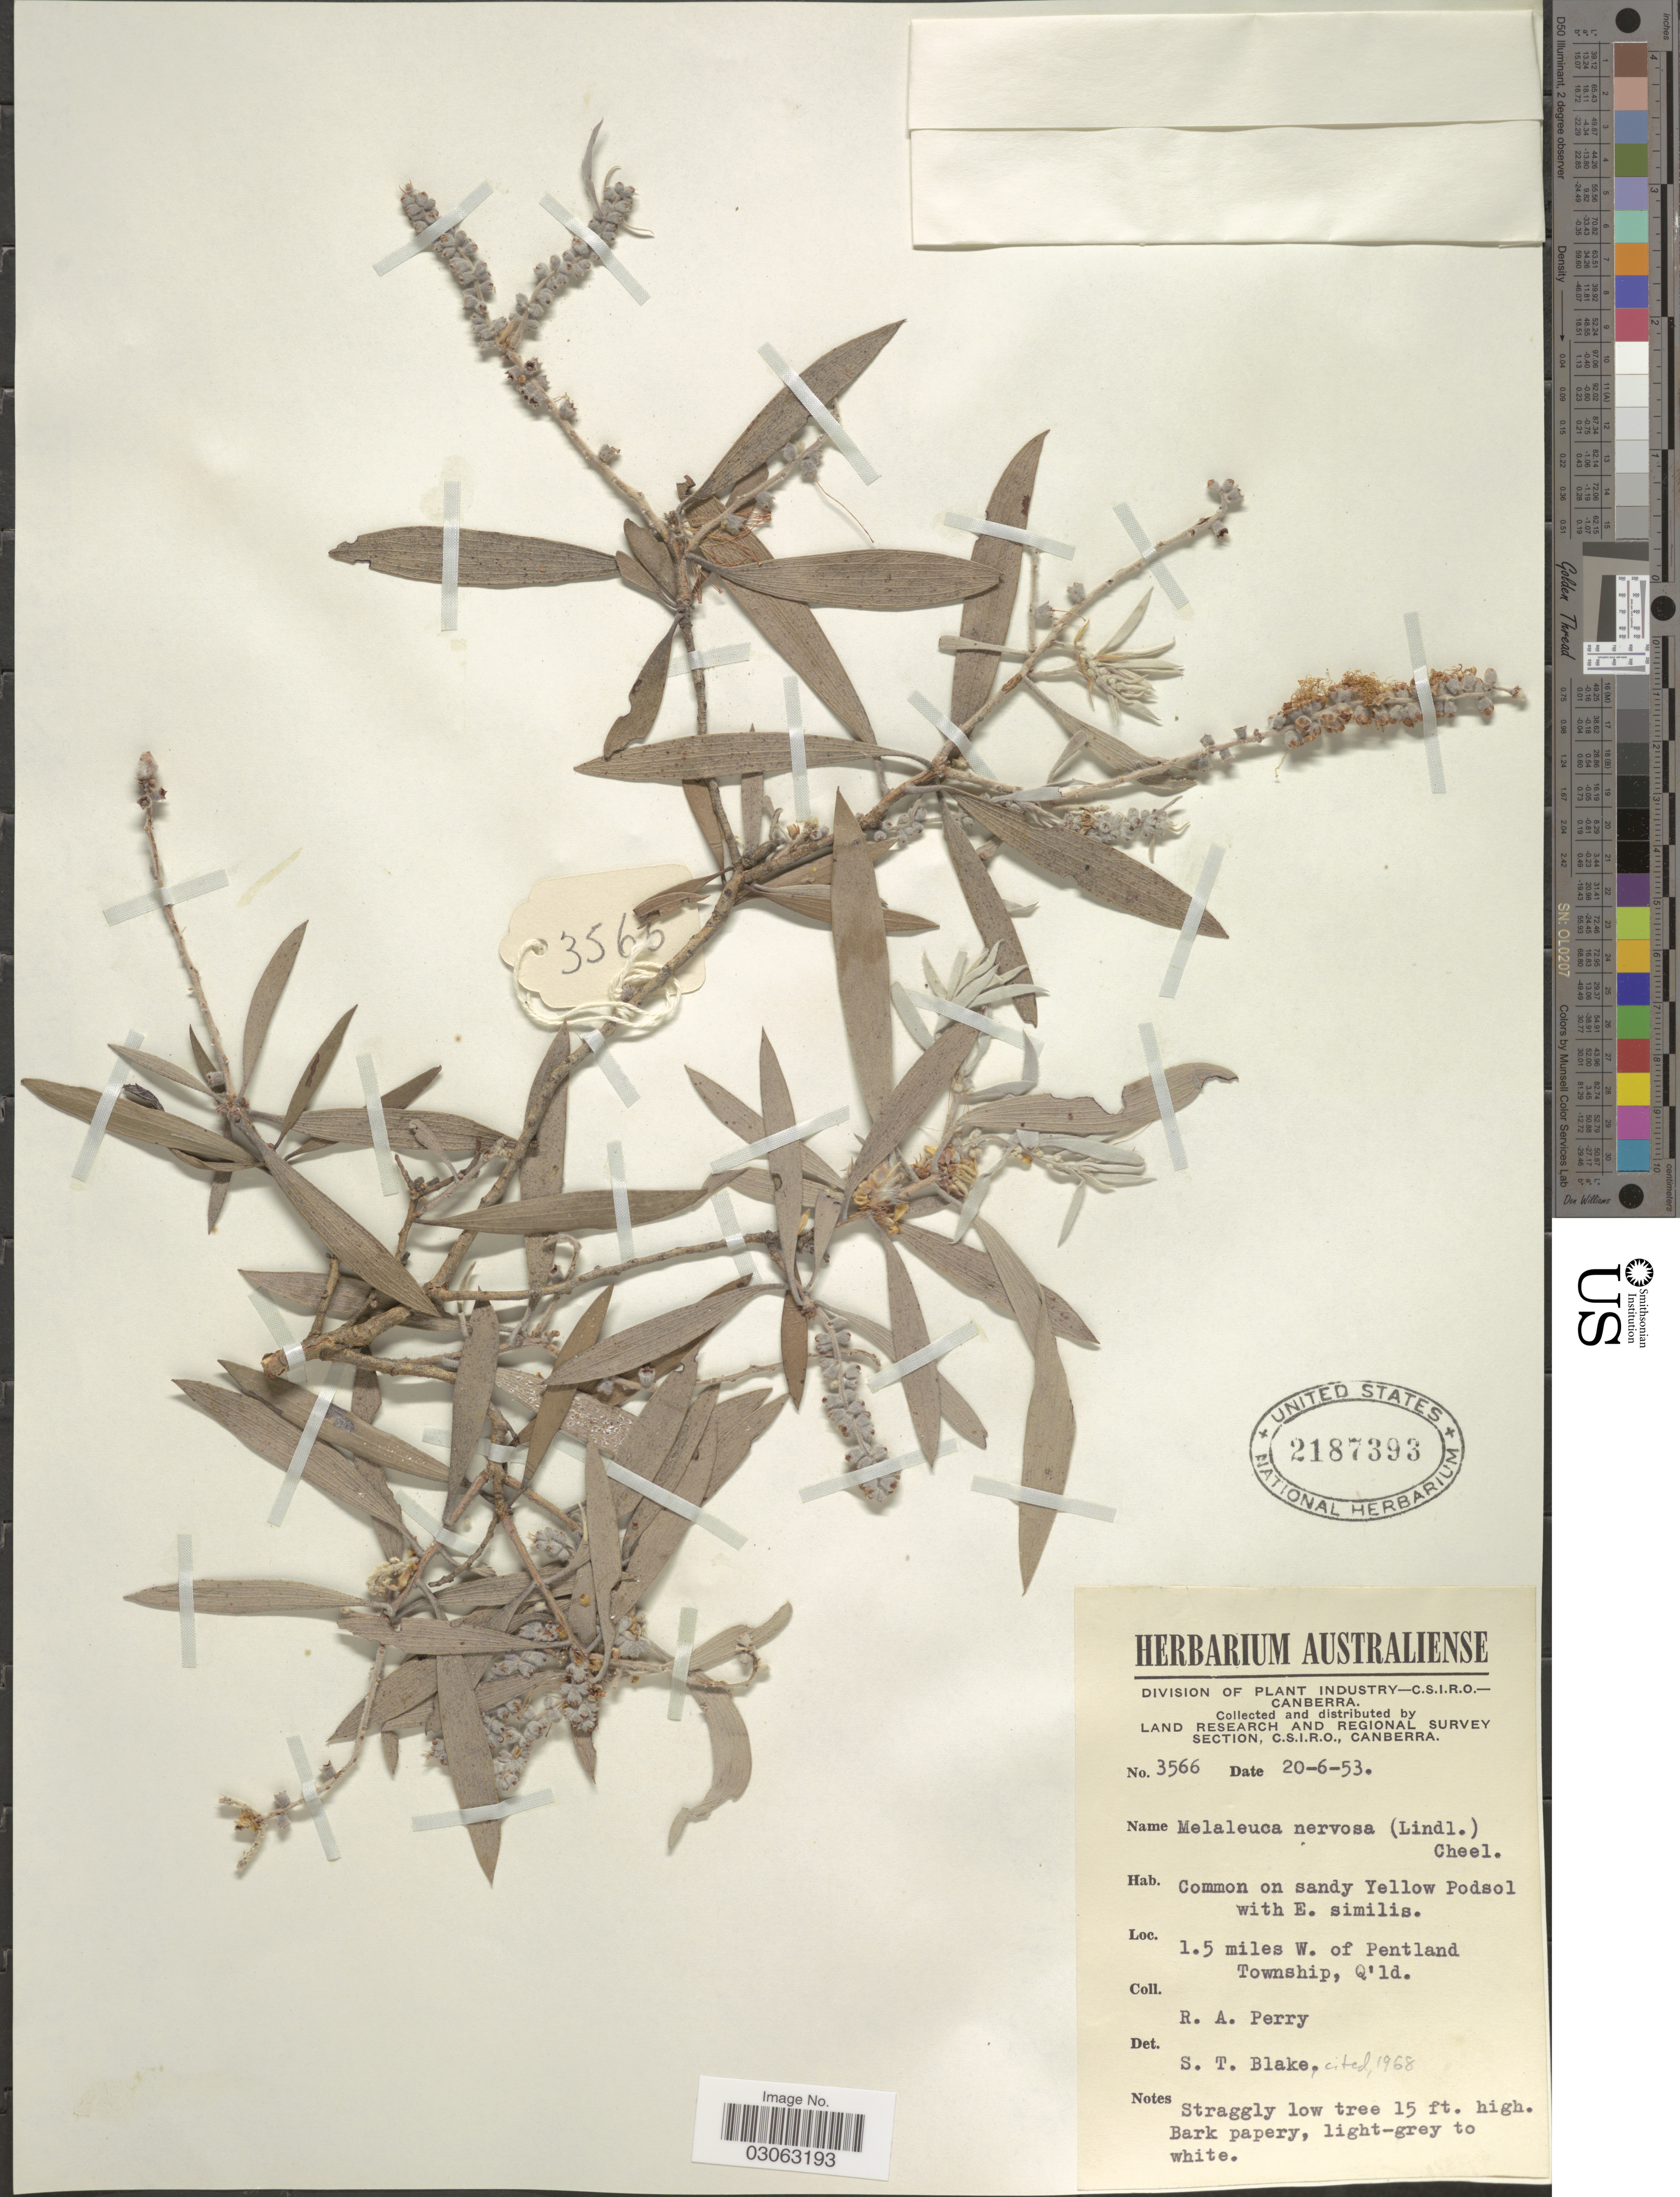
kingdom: Plantae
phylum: Tracheophyta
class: Magnoliopsida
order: Myrtales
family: Myrtaceae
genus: Melaleuca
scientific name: Melaleuca nervosa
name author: (Lindl.) Cheel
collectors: Perry, R. A.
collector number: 3566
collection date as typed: Transcribed d/m/y: 20/6/53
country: Australia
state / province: Queensland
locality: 1.5 miles W. of Pentland Township, Q'ld.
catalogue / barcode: US 2187393